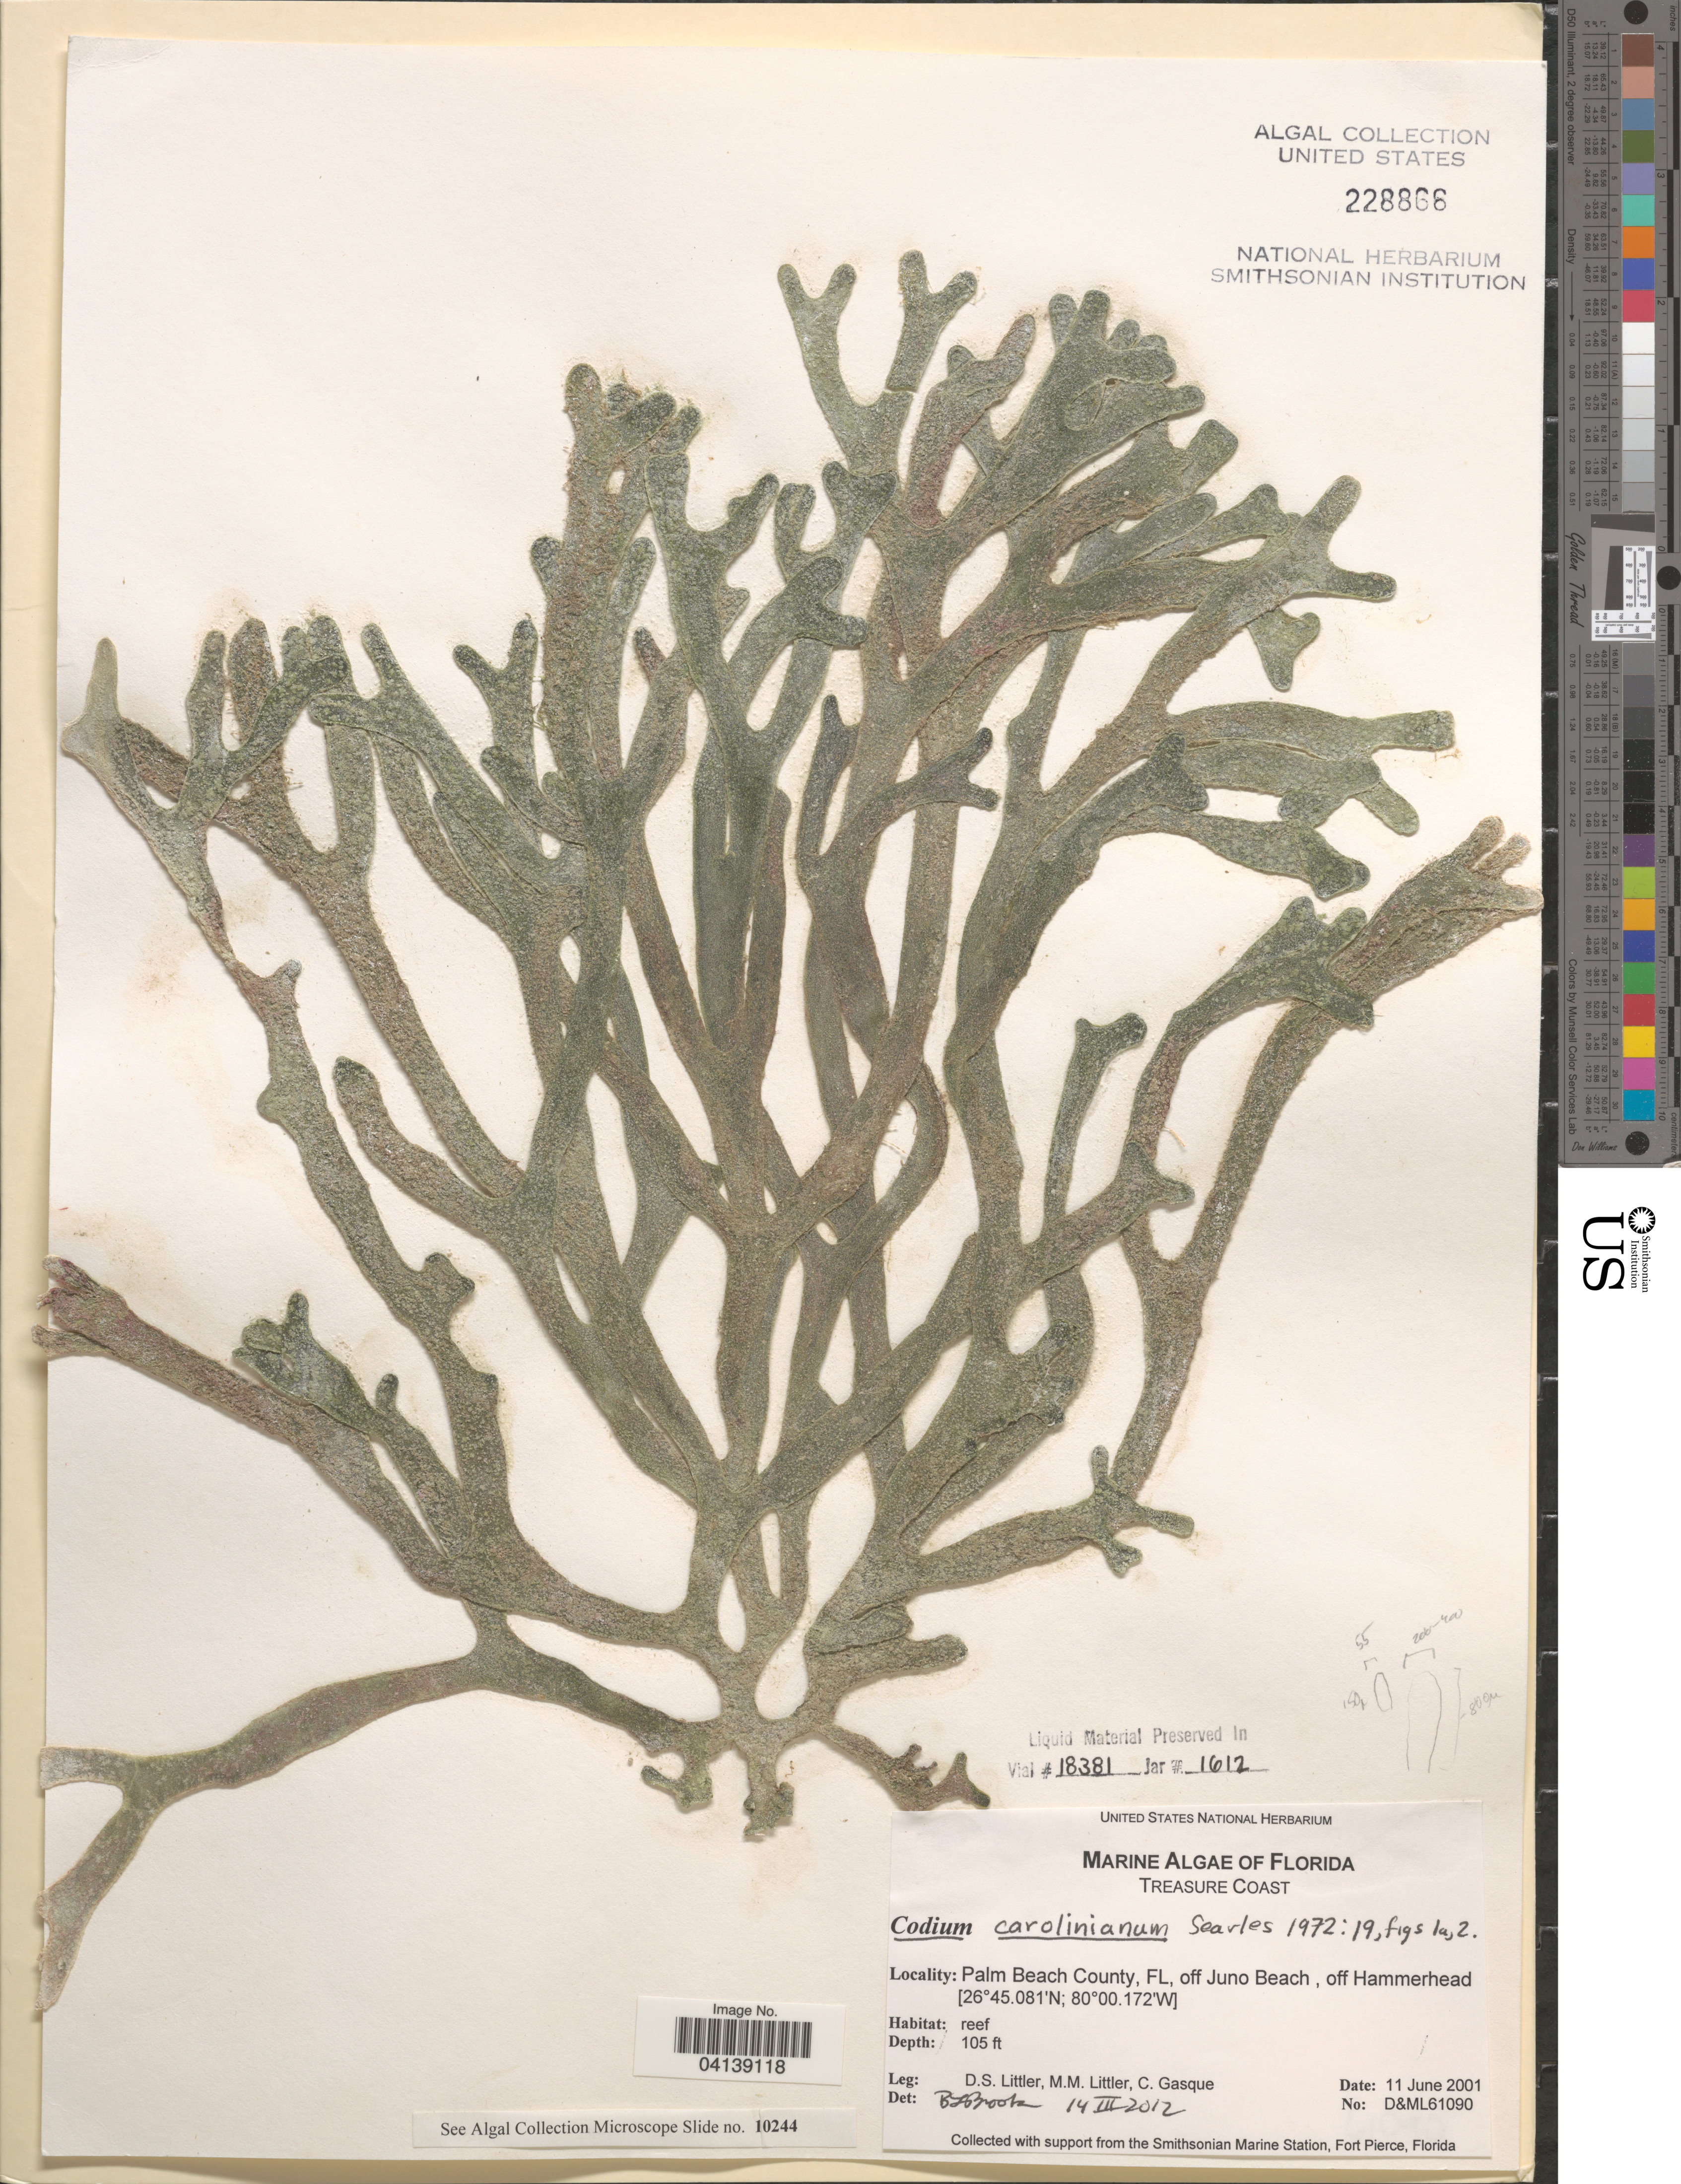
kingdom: Plantae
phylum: Chlorophyta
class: Ulvophyceae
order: Bryopsidales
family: Codiaceae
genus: Codium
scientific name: Codium carolinianum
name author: Searles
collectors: D. S. Littler & C. Gasque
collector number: D&ML61090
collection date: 2001-06-11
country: United States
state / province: Florida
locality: Treasure Coast. Palm Beach County, off Juno Beach, off Hammerhead.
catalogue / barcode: US 228866